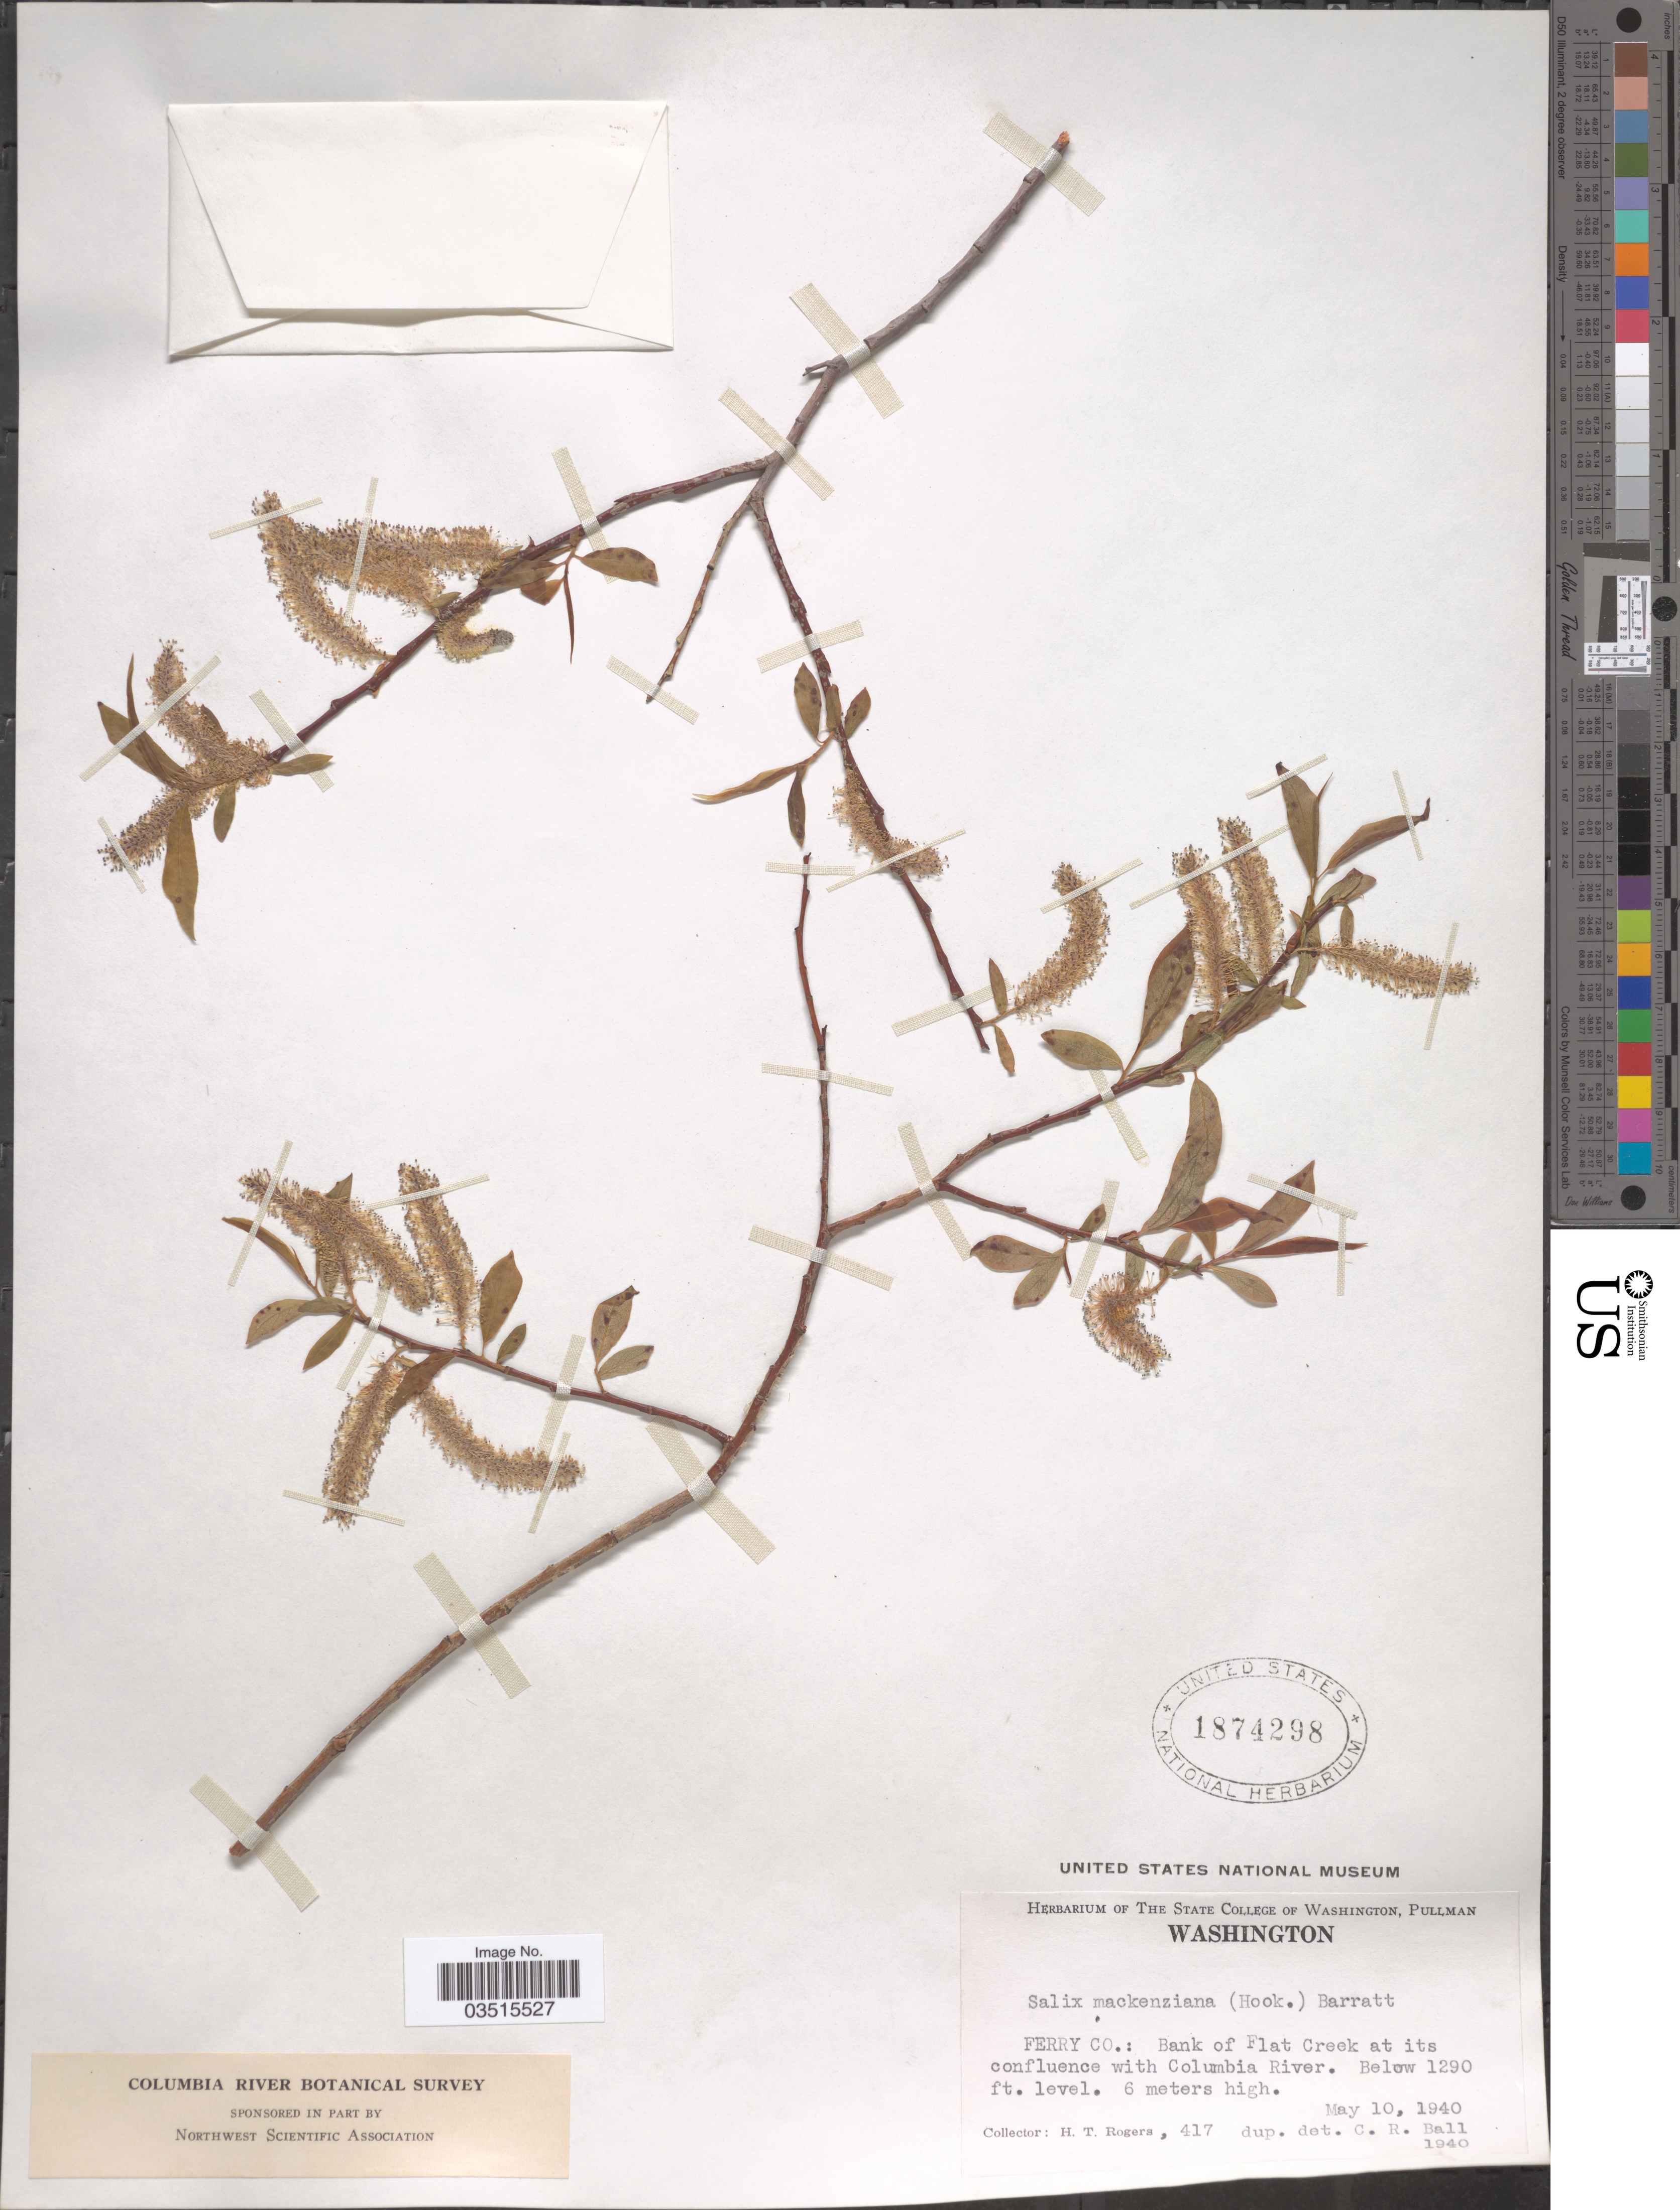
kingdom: Plantae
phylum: Tracheophyta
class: Magnoliopsida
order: Malpighiales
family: Salicaceae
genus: Salix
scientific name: Salix mackenziana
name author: (Hook.) Barratt ex Hook.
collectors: H. Rogers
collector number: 417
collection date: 1940-05-10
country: United States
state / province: Washington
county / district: Ferry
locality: Ferry Co.: Bank of Flat Creek at its confluence with Columbia River.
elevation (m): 393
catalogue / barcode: US 1874298